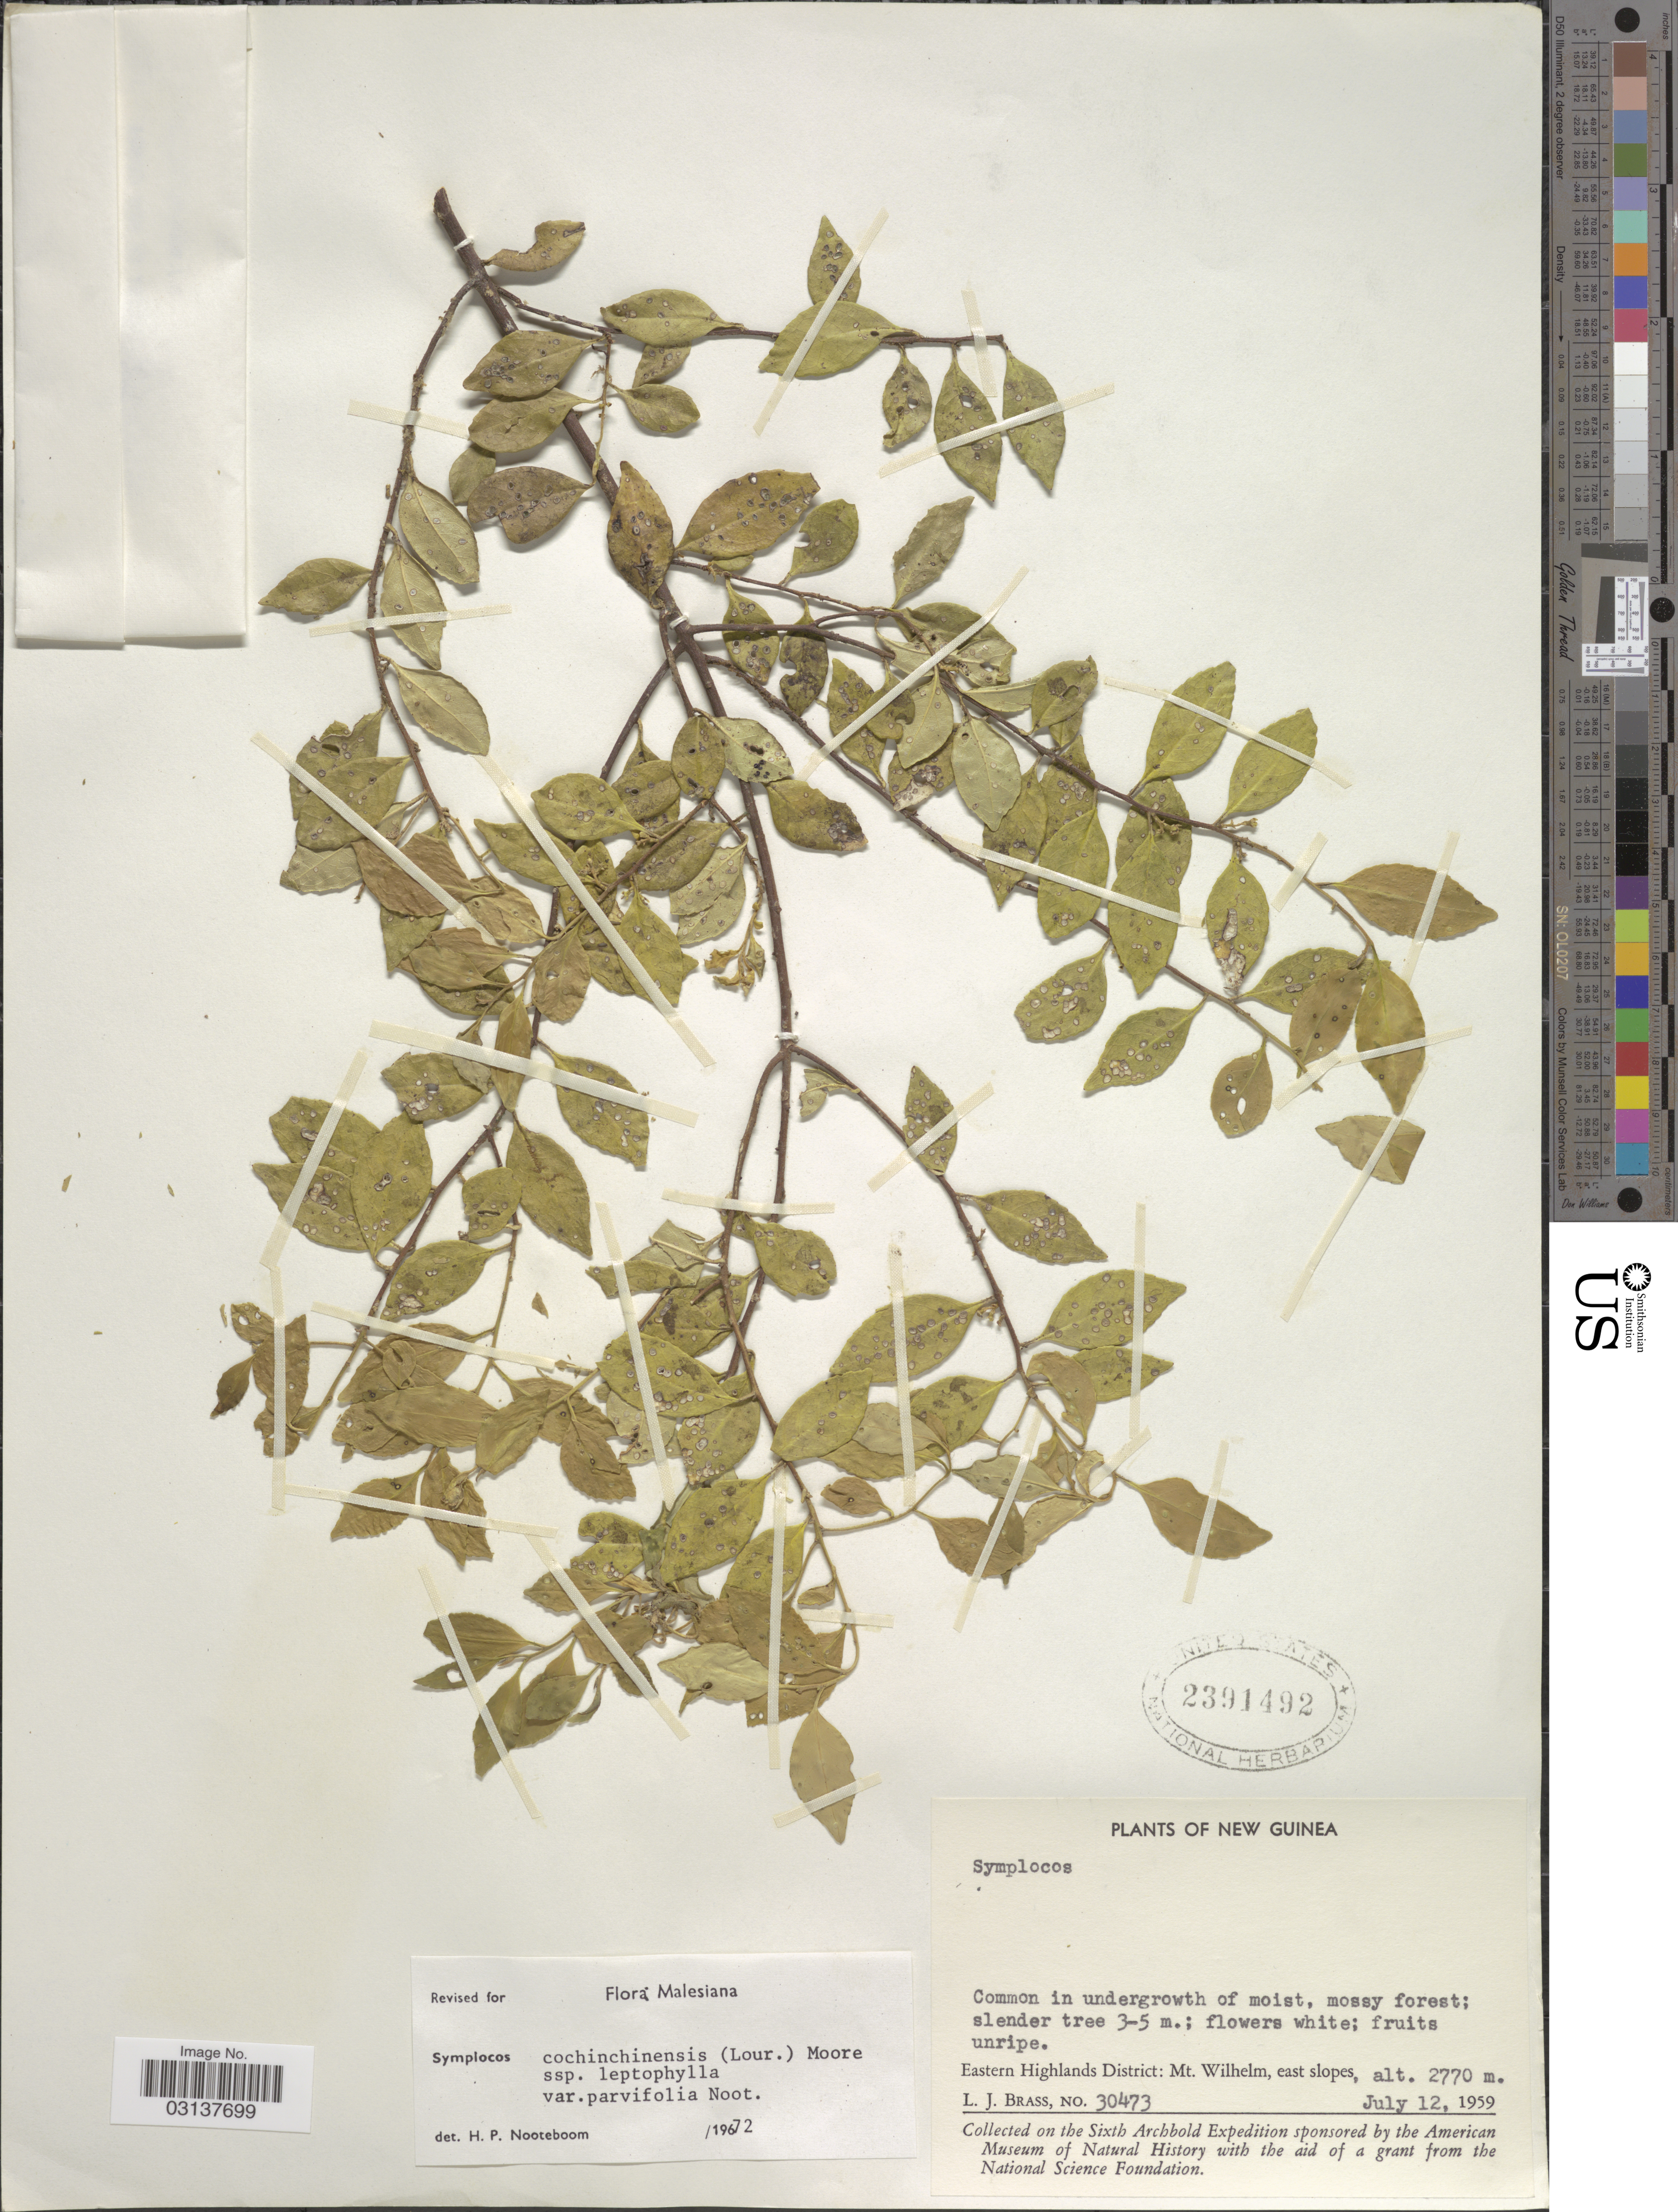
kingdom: Plantae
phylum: Tracheophyta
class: Magnoliopsida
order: Ericales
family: Symplocaceae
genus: Symplocos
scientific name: Symplocos cochinchinensis var. parvifolia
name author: Noot.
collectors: L. J. Brass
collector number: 30473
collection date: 1959-07-12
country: Papua New Guinea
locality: New Guinea, Eastern Highlands District: Mt. Wilhelm, east slopes.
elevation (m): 2770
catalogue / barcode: US 2391492